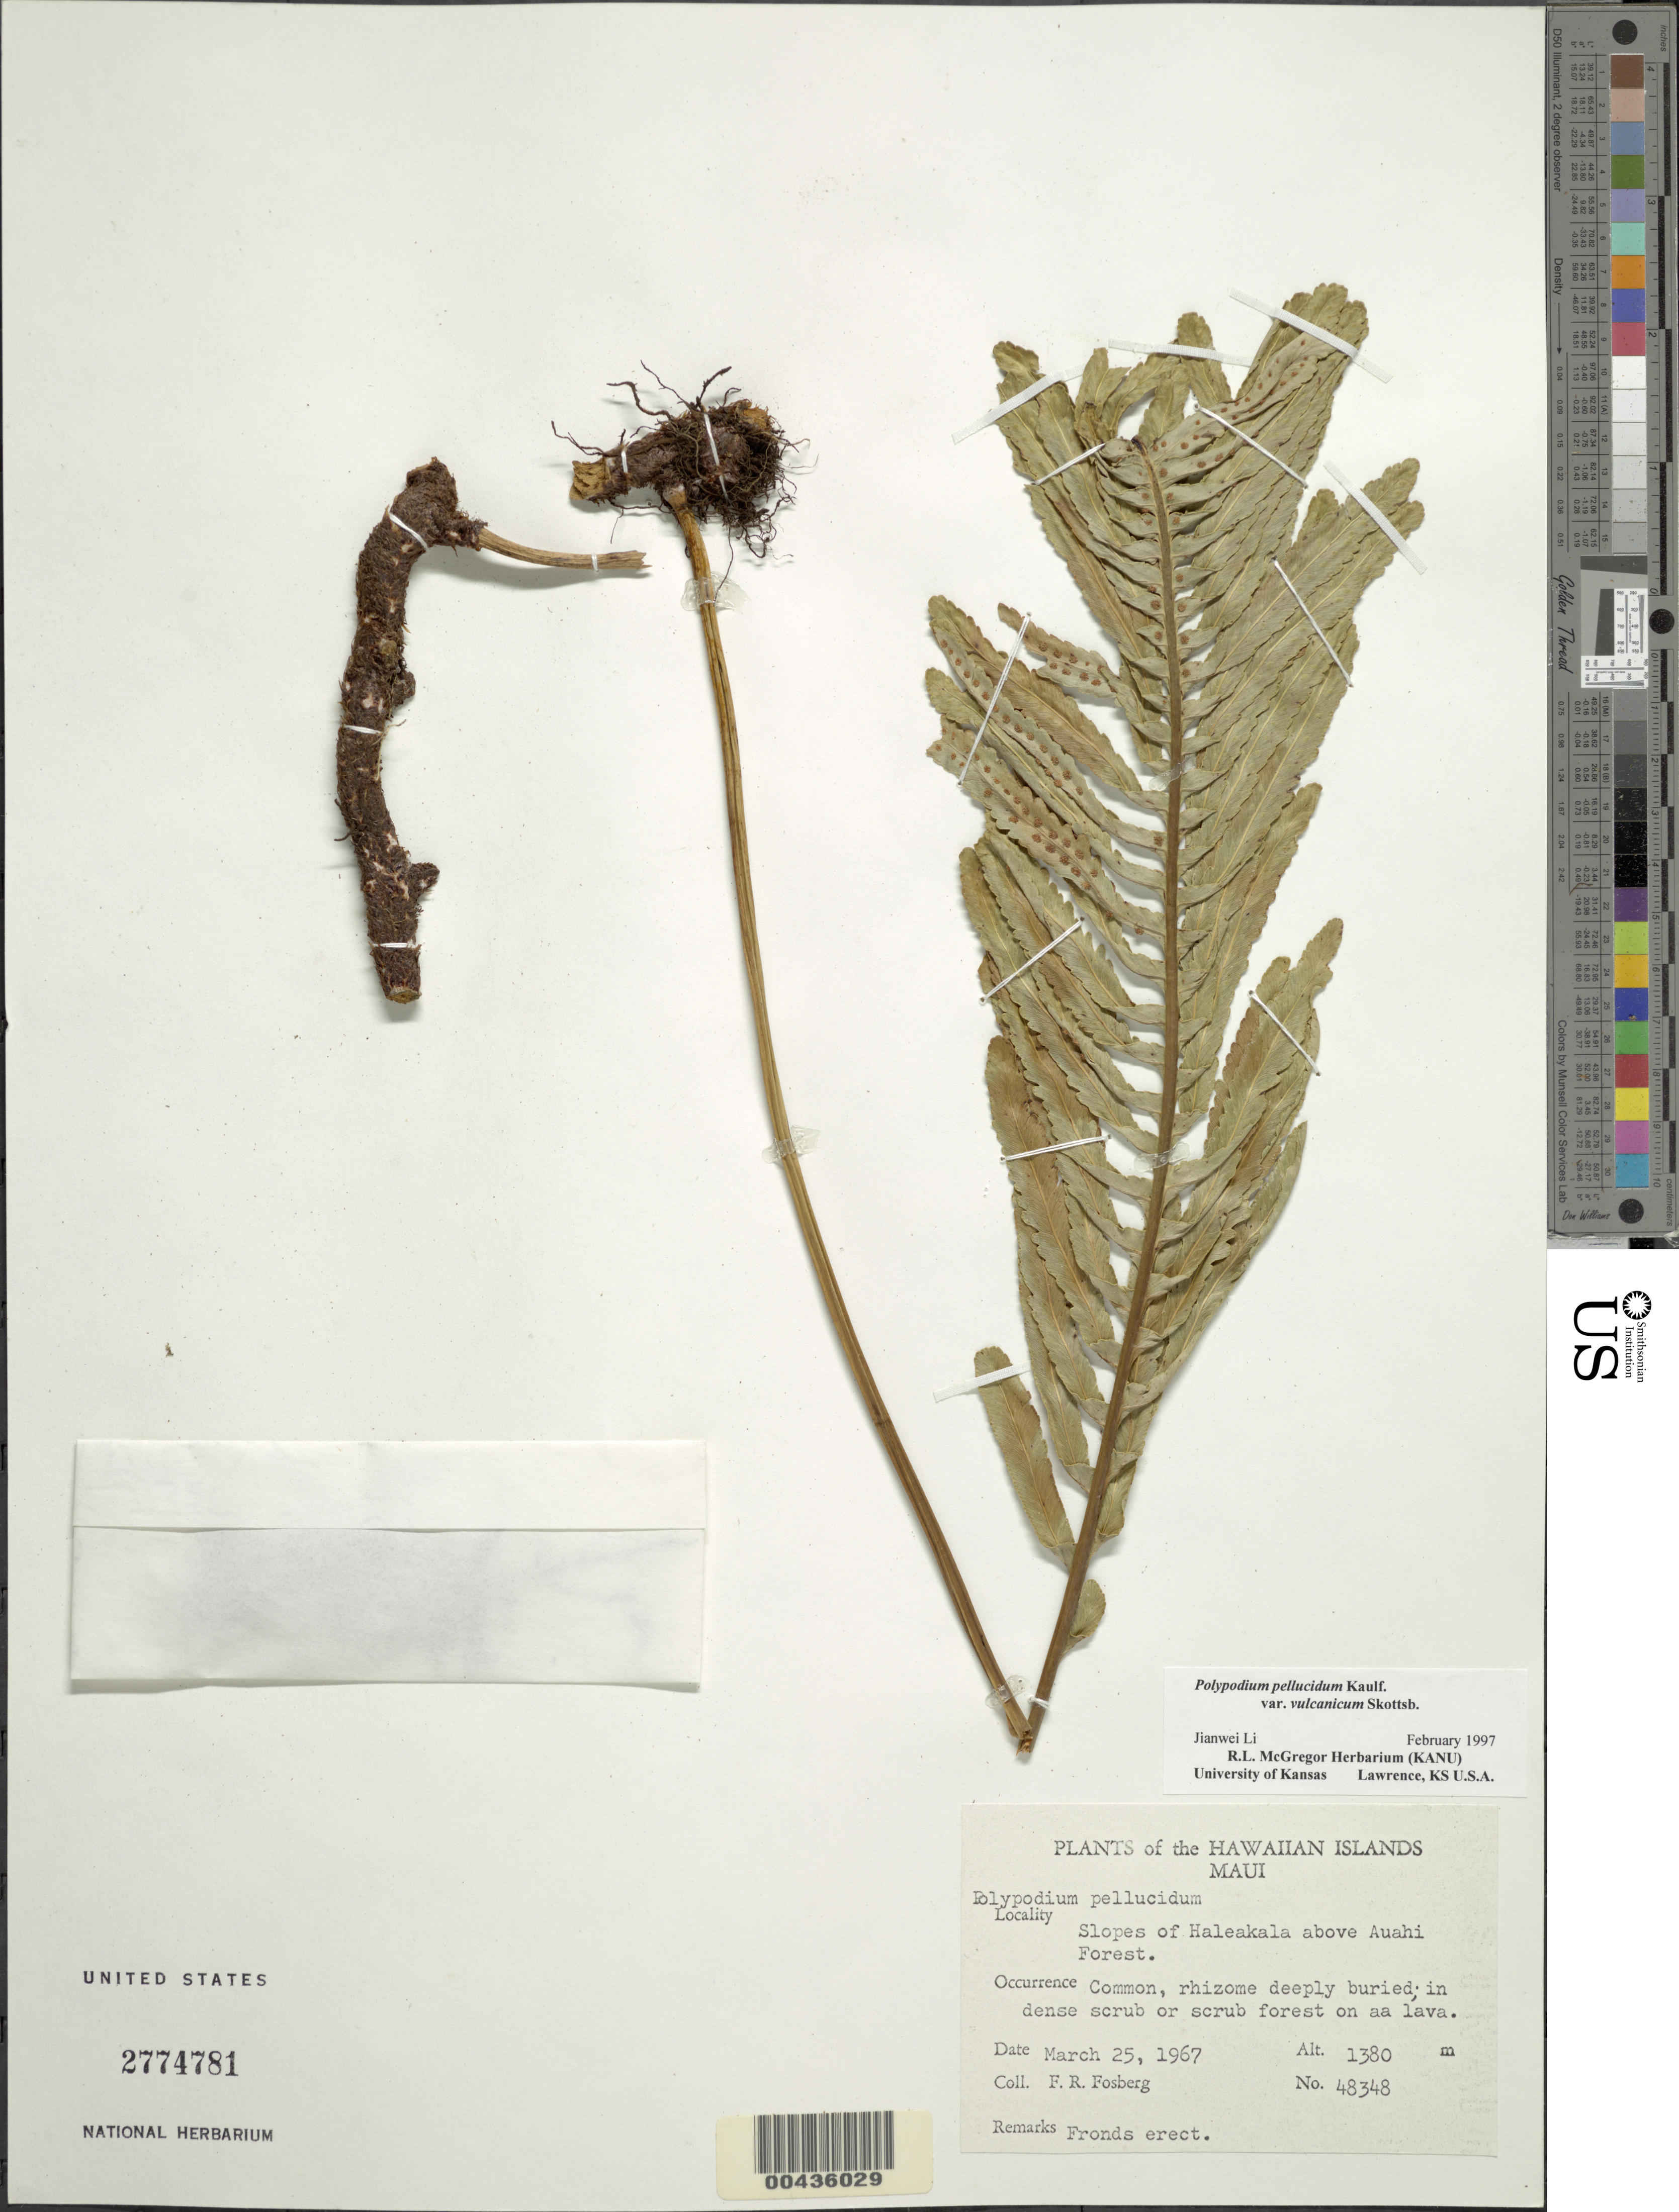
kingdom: Plantae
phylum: Tracheophyta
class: Polypodiopsida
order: Polypodiales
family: Polypodiaceae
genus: Polypodium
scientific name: Polypodium pellucidum var. vulcanicum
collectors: F. R. Fosberg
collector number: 48348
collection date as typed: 25 Mar 1967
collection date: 1967-03-25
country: United States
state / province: Hawaii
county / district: Maui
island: Maui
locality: Slopes of Haleakala above Auahi Forest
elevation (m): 1380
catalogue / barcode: US 2774781